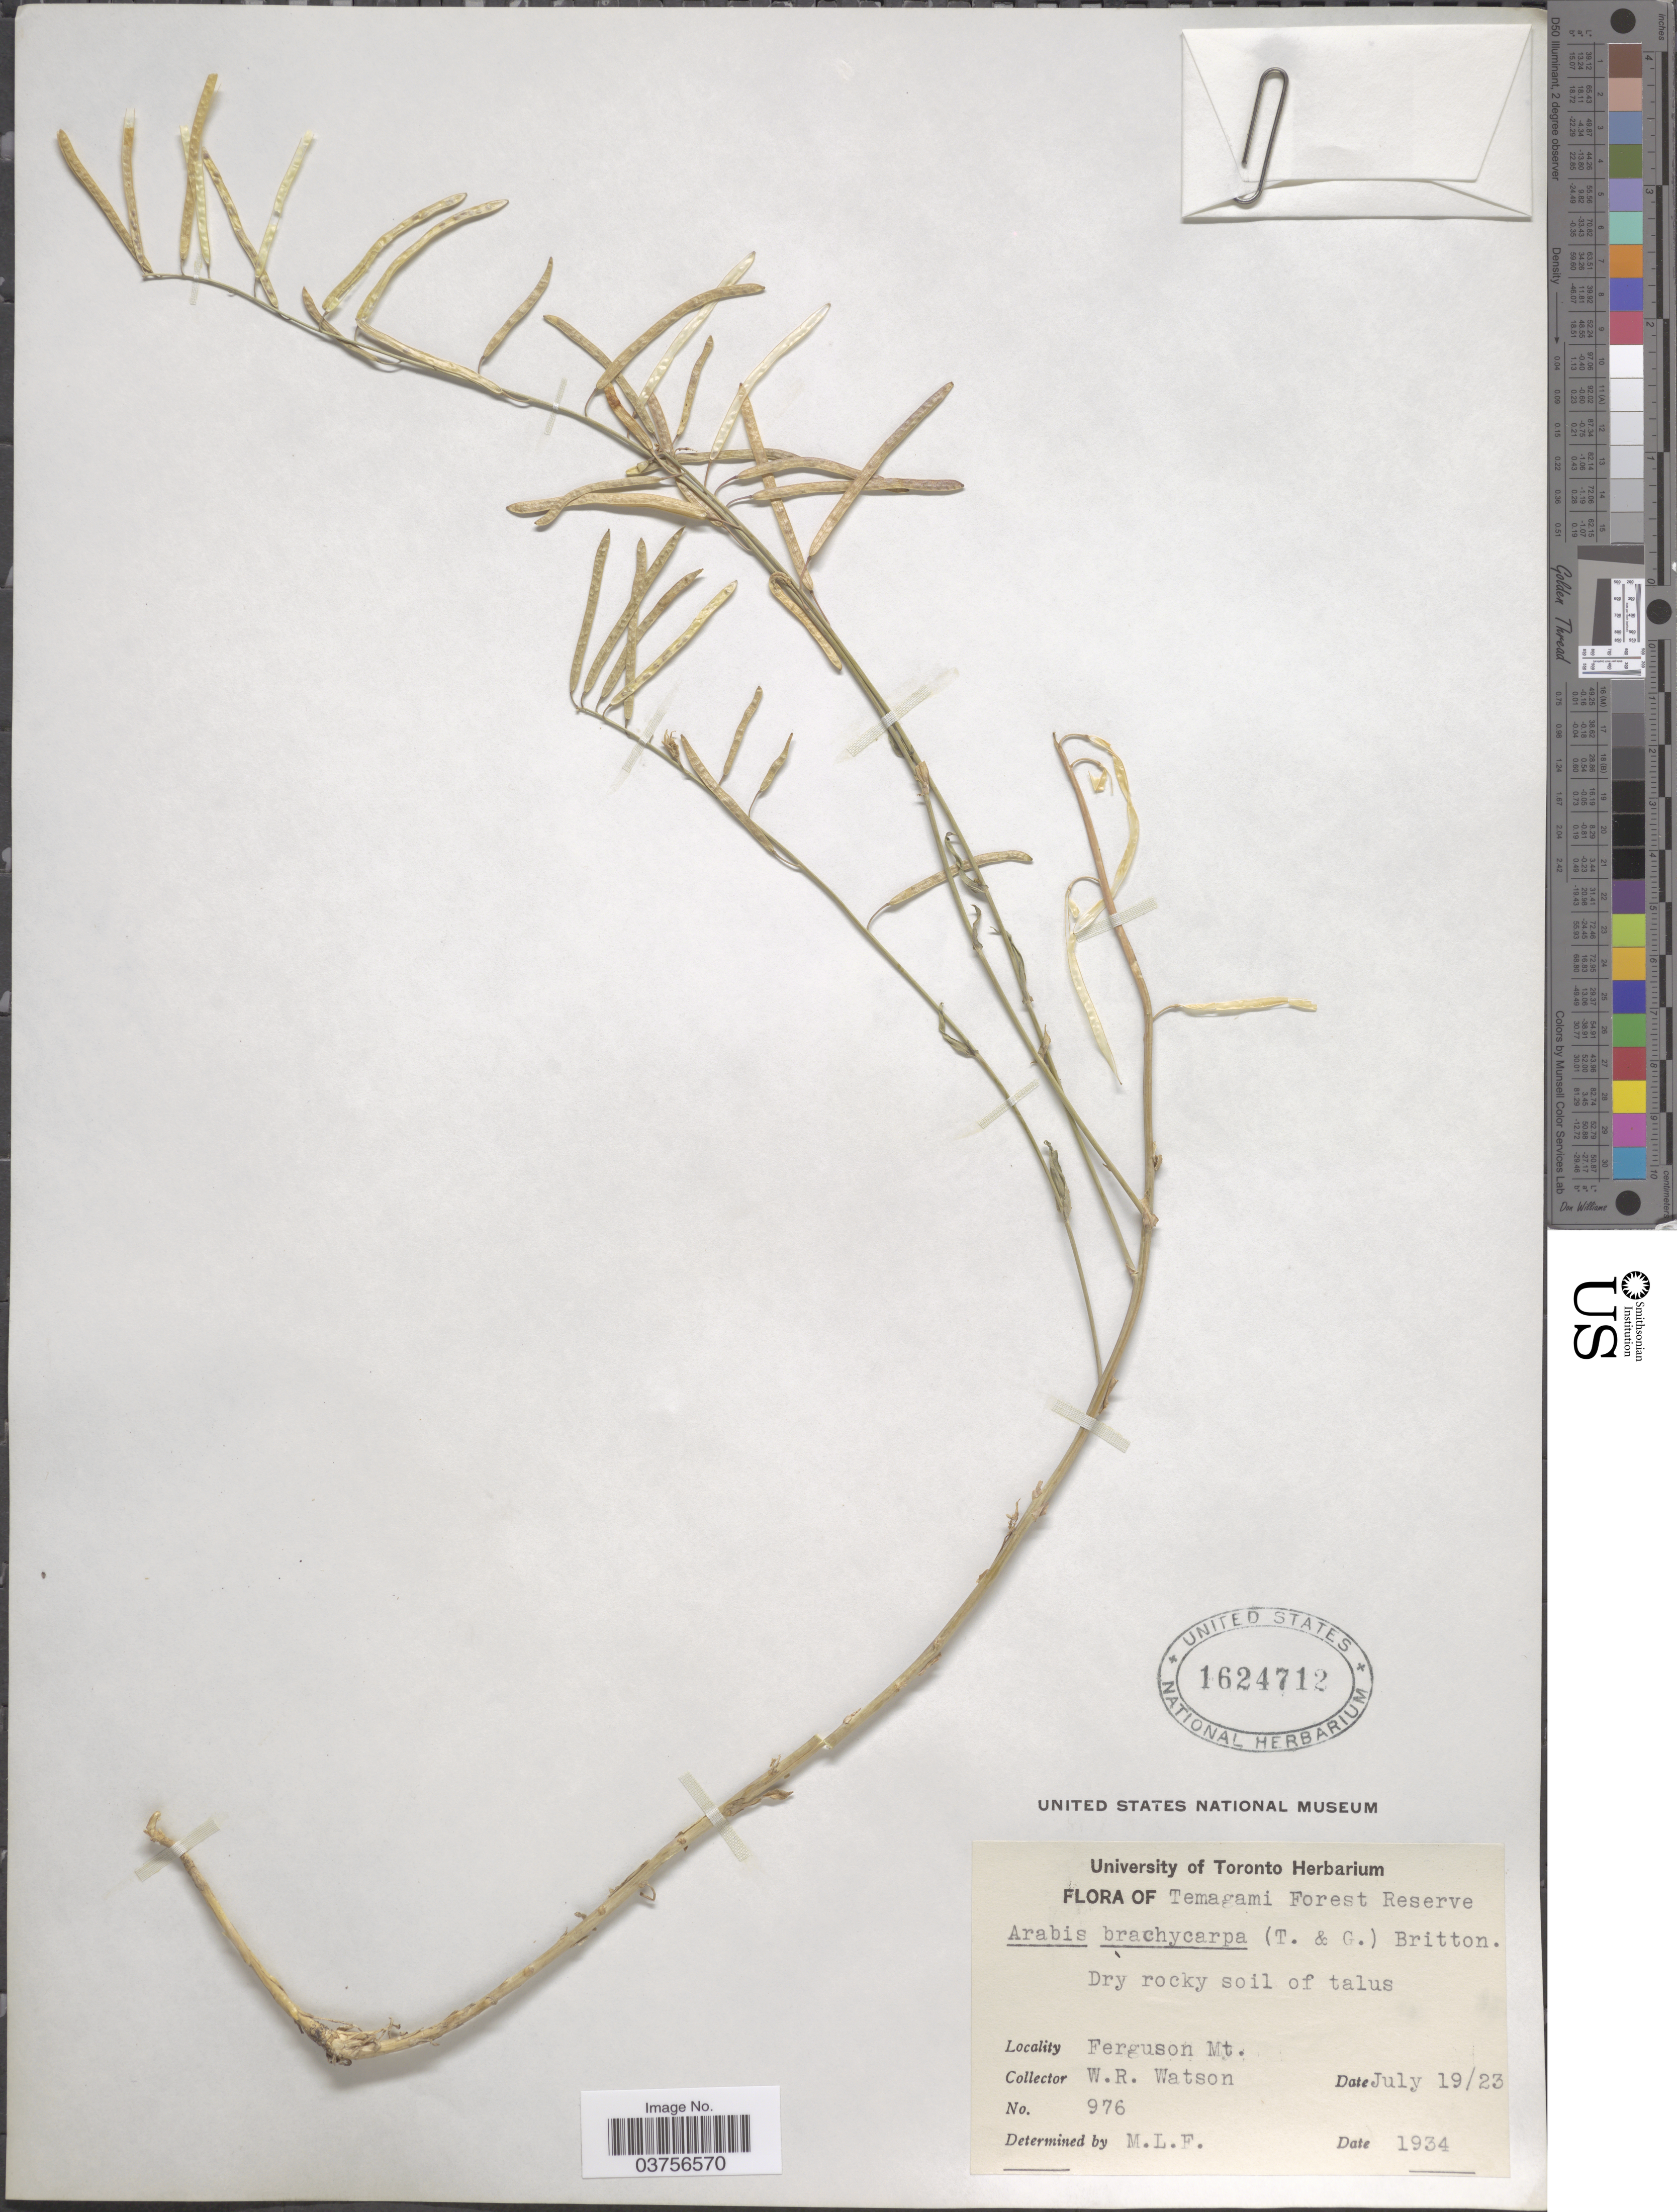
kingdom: Plantae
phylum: Tracheophyta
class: Magnoliopsida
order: Brassicales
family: Brassicaceae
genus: Arabis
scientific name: Arabis divaricarpa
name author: A. Nelson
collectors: W. R. Watson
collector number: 976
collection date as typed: Transcribed d/m/y: 19/7/23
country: Canada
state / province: Ontario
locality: Temagami Forest Reserve. Ferguson Mt.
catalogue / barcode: US 1624712